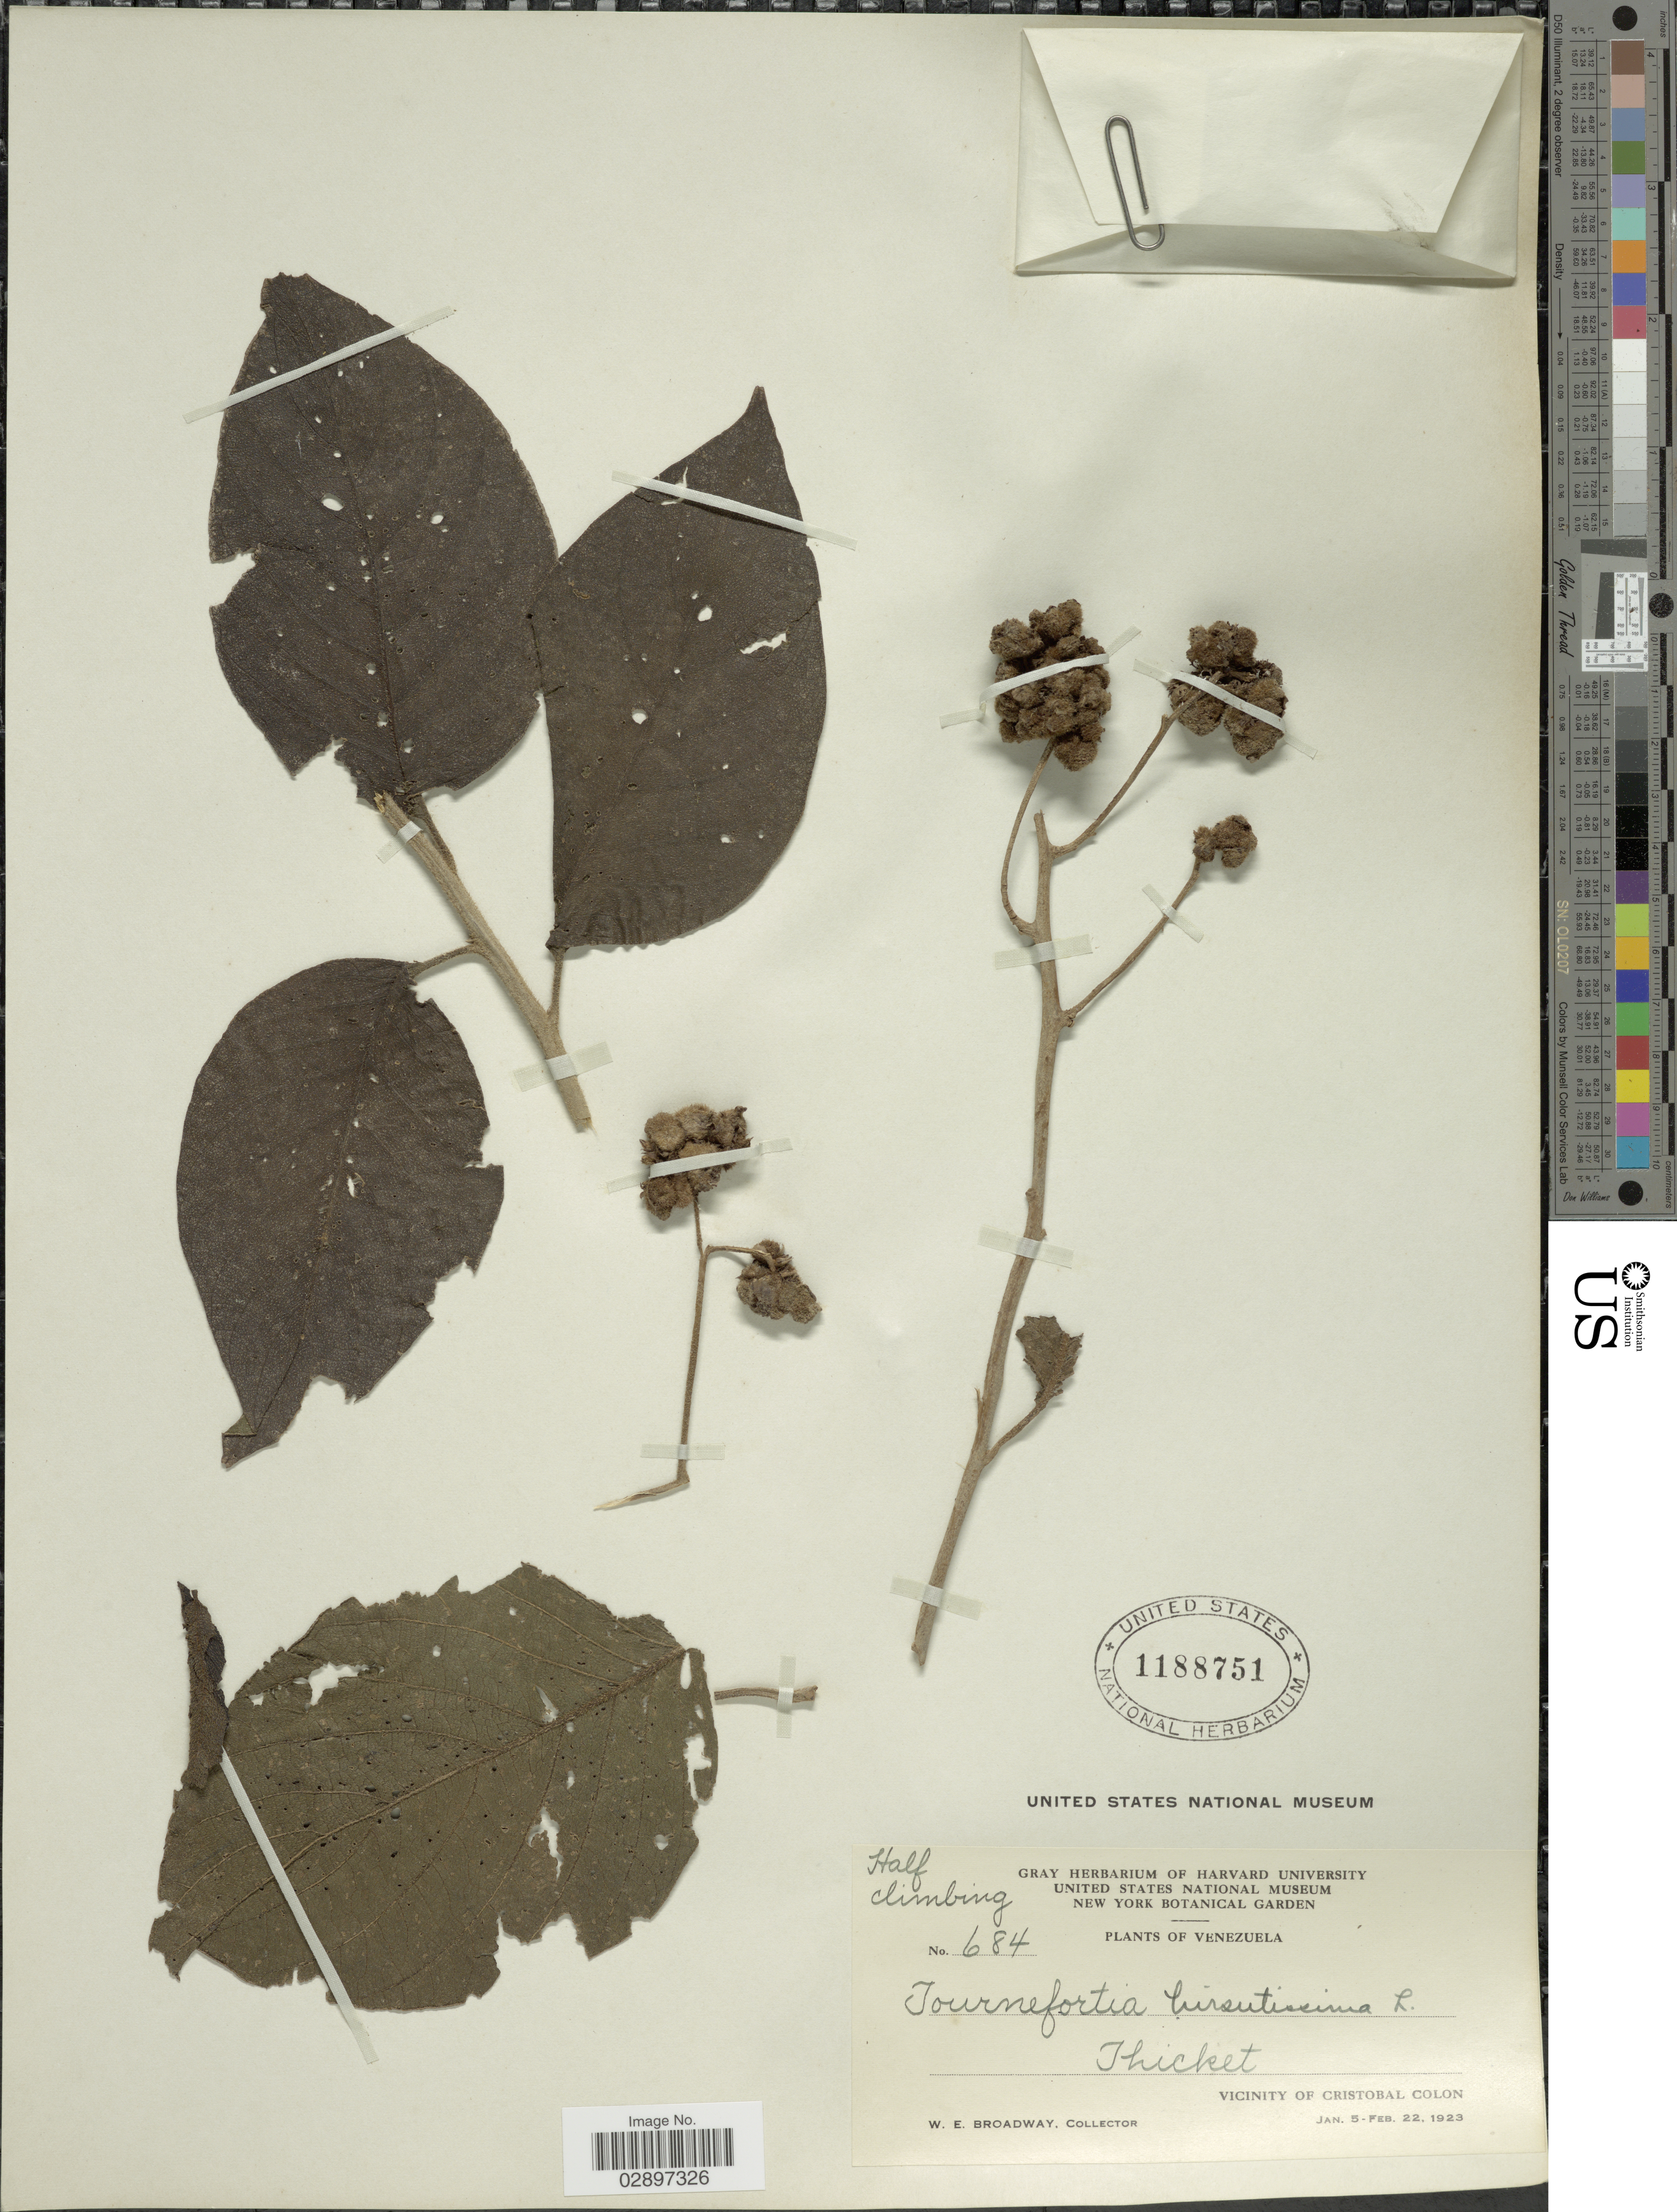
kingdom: Plantae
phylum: Tracheophyta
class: Magnoliopsida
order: Boraginales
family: Heliotropiaceae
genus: Tournefortia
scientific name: Tournefortia hirsutissima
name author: L.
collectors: W. E. Broadway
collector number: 684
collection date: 1923-01-05/1923-02-22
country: Venezuela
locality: Thicket, Vicinity of Cristobal Colon.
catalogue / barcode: US 1188751